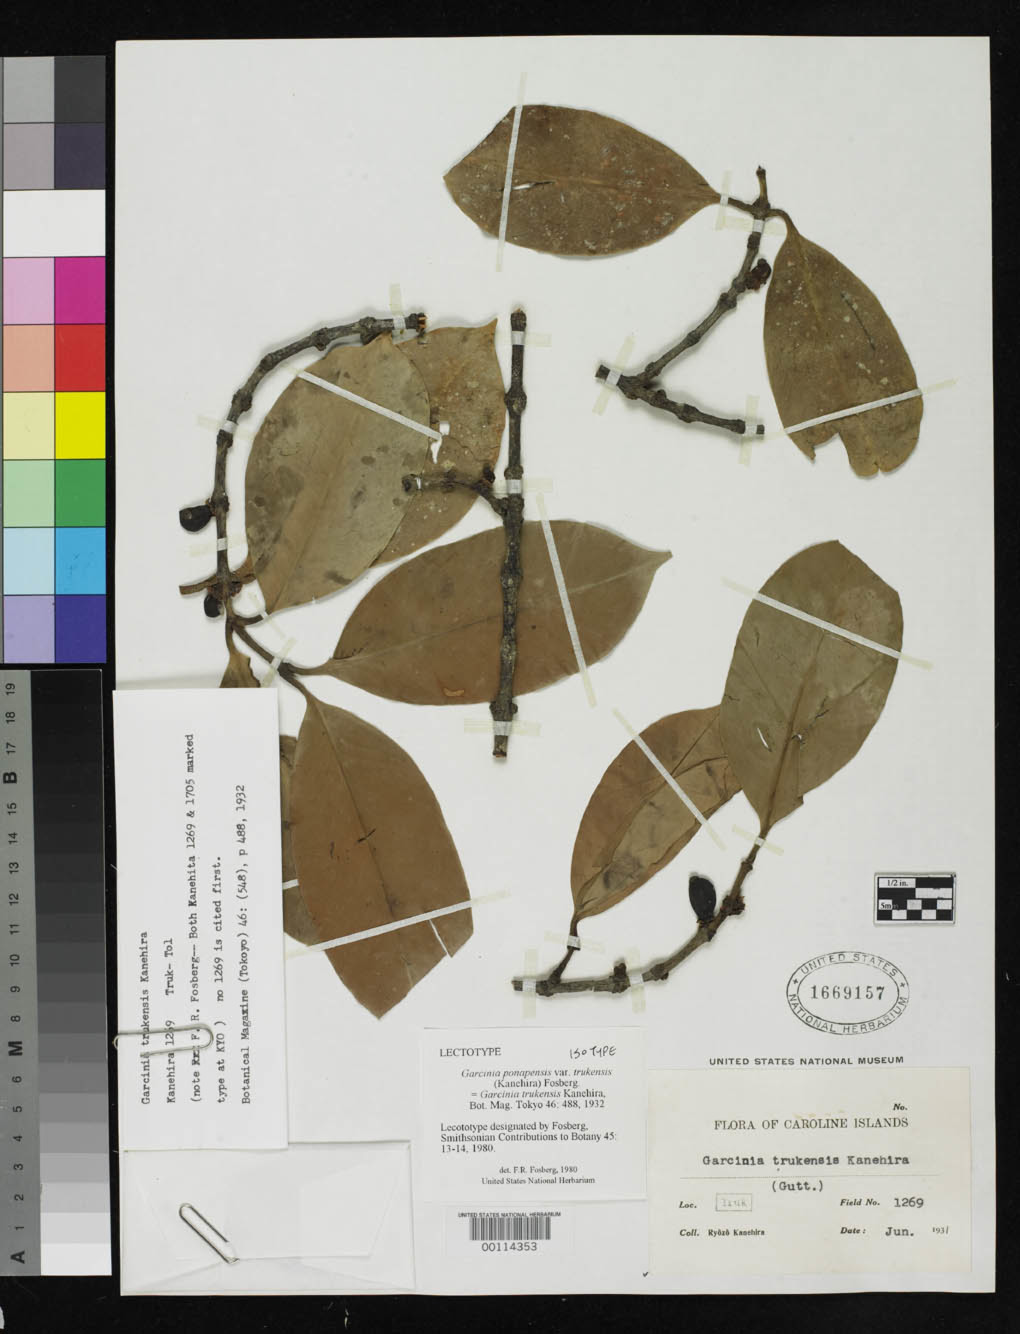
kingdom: Plantae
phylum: Tracheophyta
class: Magnoliopsida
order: Malpighiales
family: Clusiaceae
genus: Garcinia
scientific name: Garcinia trukensis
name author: Kaneh.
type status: Lectotype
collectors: R. Kanehira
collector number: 1269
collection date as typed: Jun 1931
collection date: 1931-06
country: Micronesia, Federated States of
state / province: Truk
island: Truk (Chuuk) Is.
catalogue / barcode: US 1669157